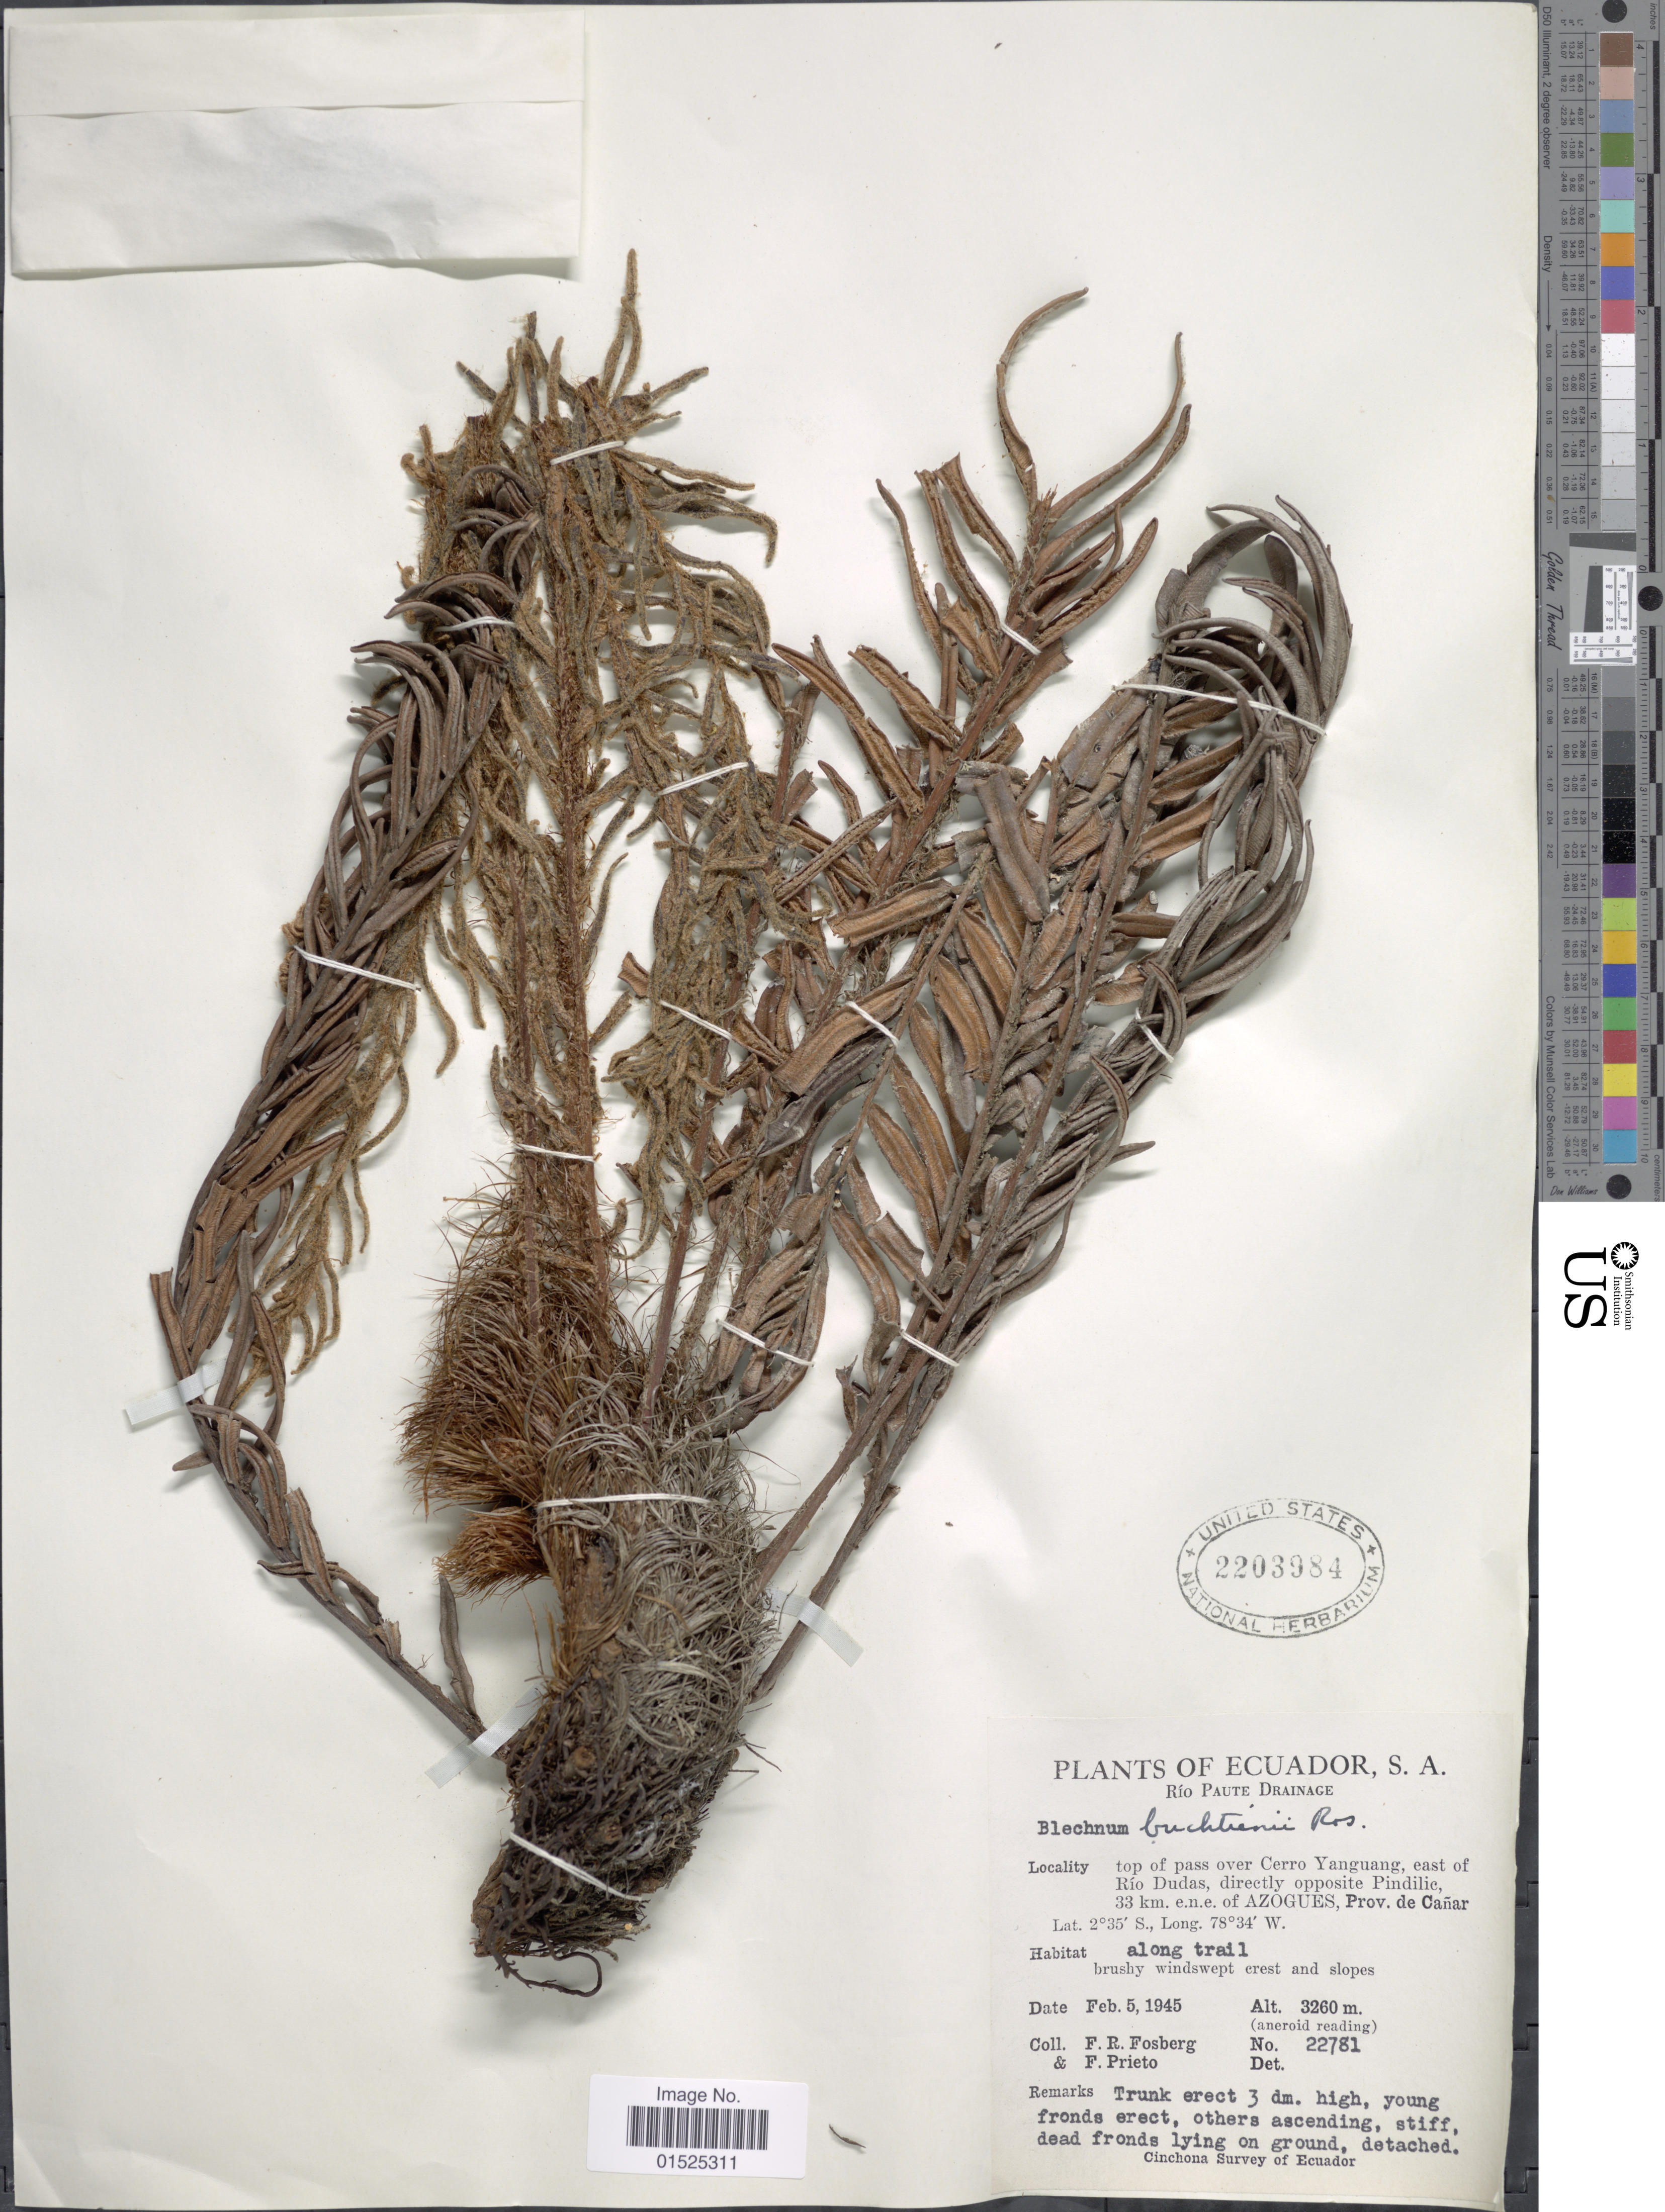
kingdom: Plantae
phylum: Tracheophyta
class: Polypodiopsida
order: Polypodiales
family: Blechnaceae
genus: Blechnum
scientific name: Blechnum auratum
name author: (Fée) R.M. Tryon & Stolze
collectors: F. R. Fosberg & F. Prieto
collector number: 22781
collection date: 1945-02-05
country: Ecuador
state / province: Cañar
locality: Ecuador, S. A., Rio Paute Drainage, top of pass over Cerro Yangunag, east of Rio Dudas, directlu opposite Pindilic, 33 km. e.n.e. of Azogues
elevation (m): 3260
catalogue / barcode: US 2203984